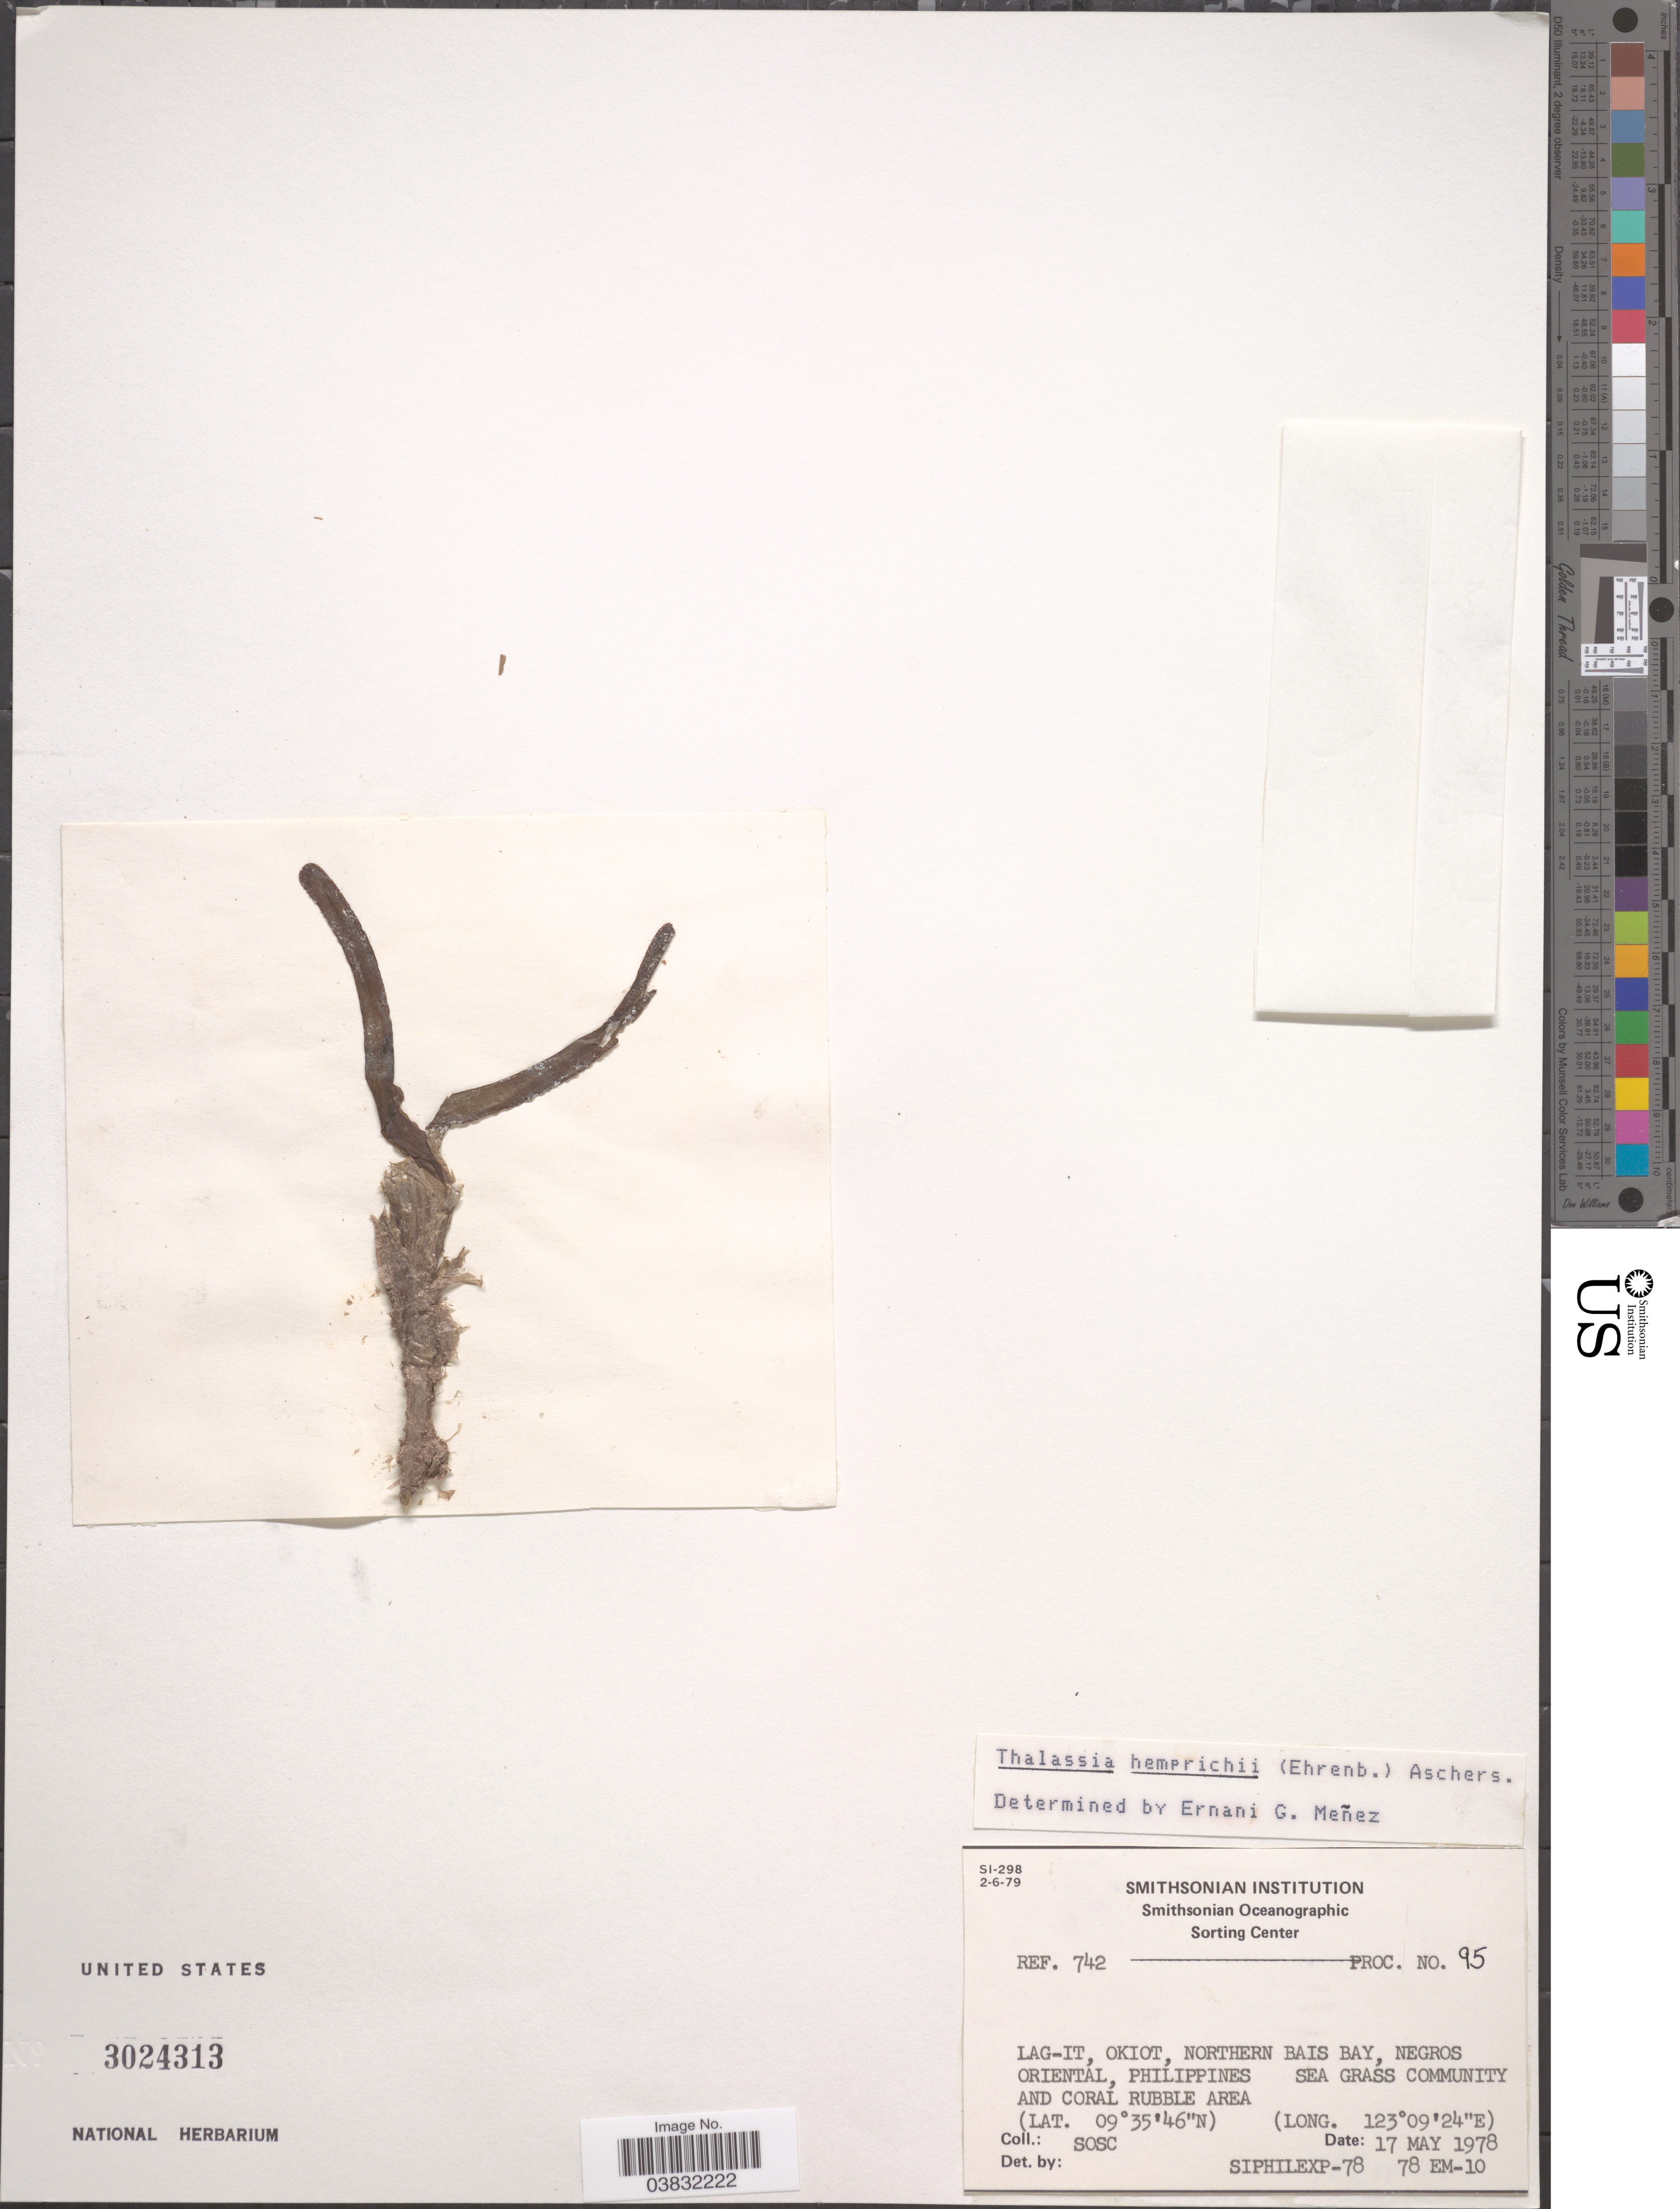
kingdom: Plantae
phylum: Tracheophyta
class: Liliopsida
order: Alismatales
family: Hydrocharitaceae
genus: Thalassia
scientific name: Thalassia hemprichii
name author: Asch.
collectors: SOSC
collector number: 742/95 ?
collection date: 1978-05-17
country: Philippines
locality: Lag-It, Okiot, Northern Bais Bay, Negros Oriental.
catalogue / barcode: US 3024313